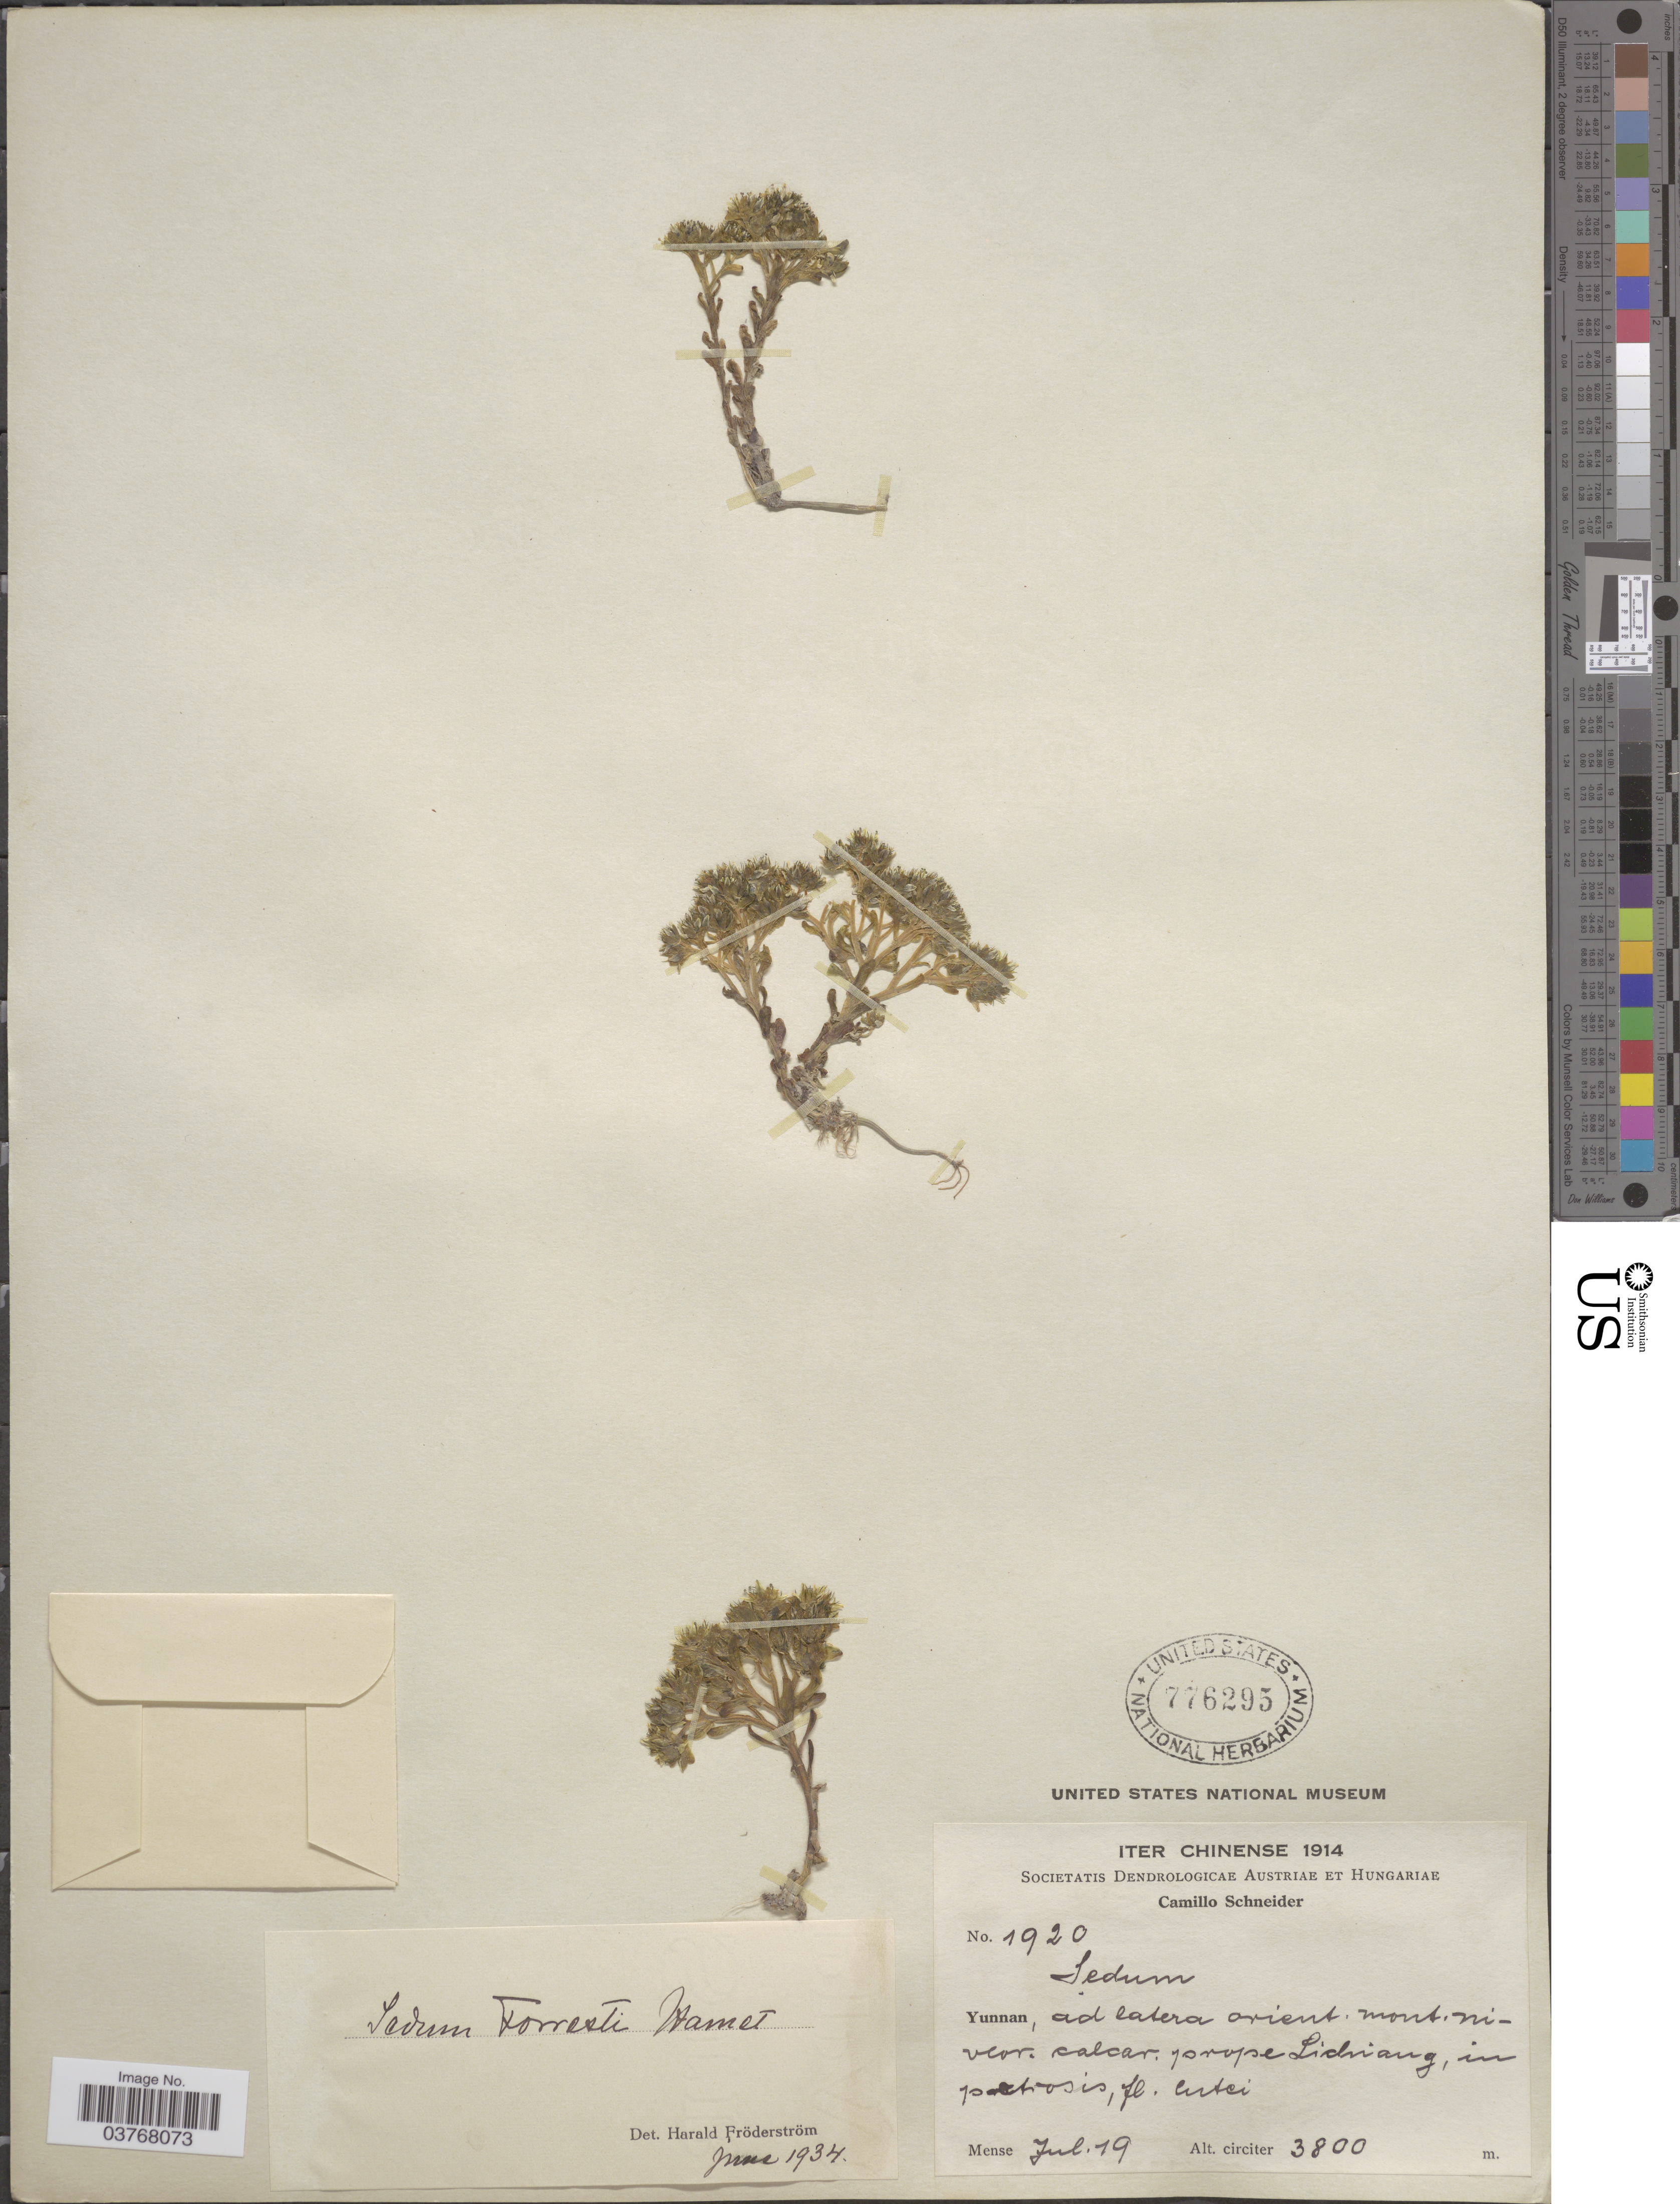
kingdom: Plantae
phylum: Tracheophyta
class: Magnoliopsida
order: Saxifragales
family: Crassulaceae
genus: Rhodiola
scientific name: Rhodiola forrestii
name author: (Raym.-Hamet) S.H. Fu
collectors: C. K. Schneider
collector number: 1920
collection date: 1914-07-19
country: China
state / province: Yunnan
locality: Prope Lichiang.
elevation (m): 3800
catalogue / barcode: US 776295